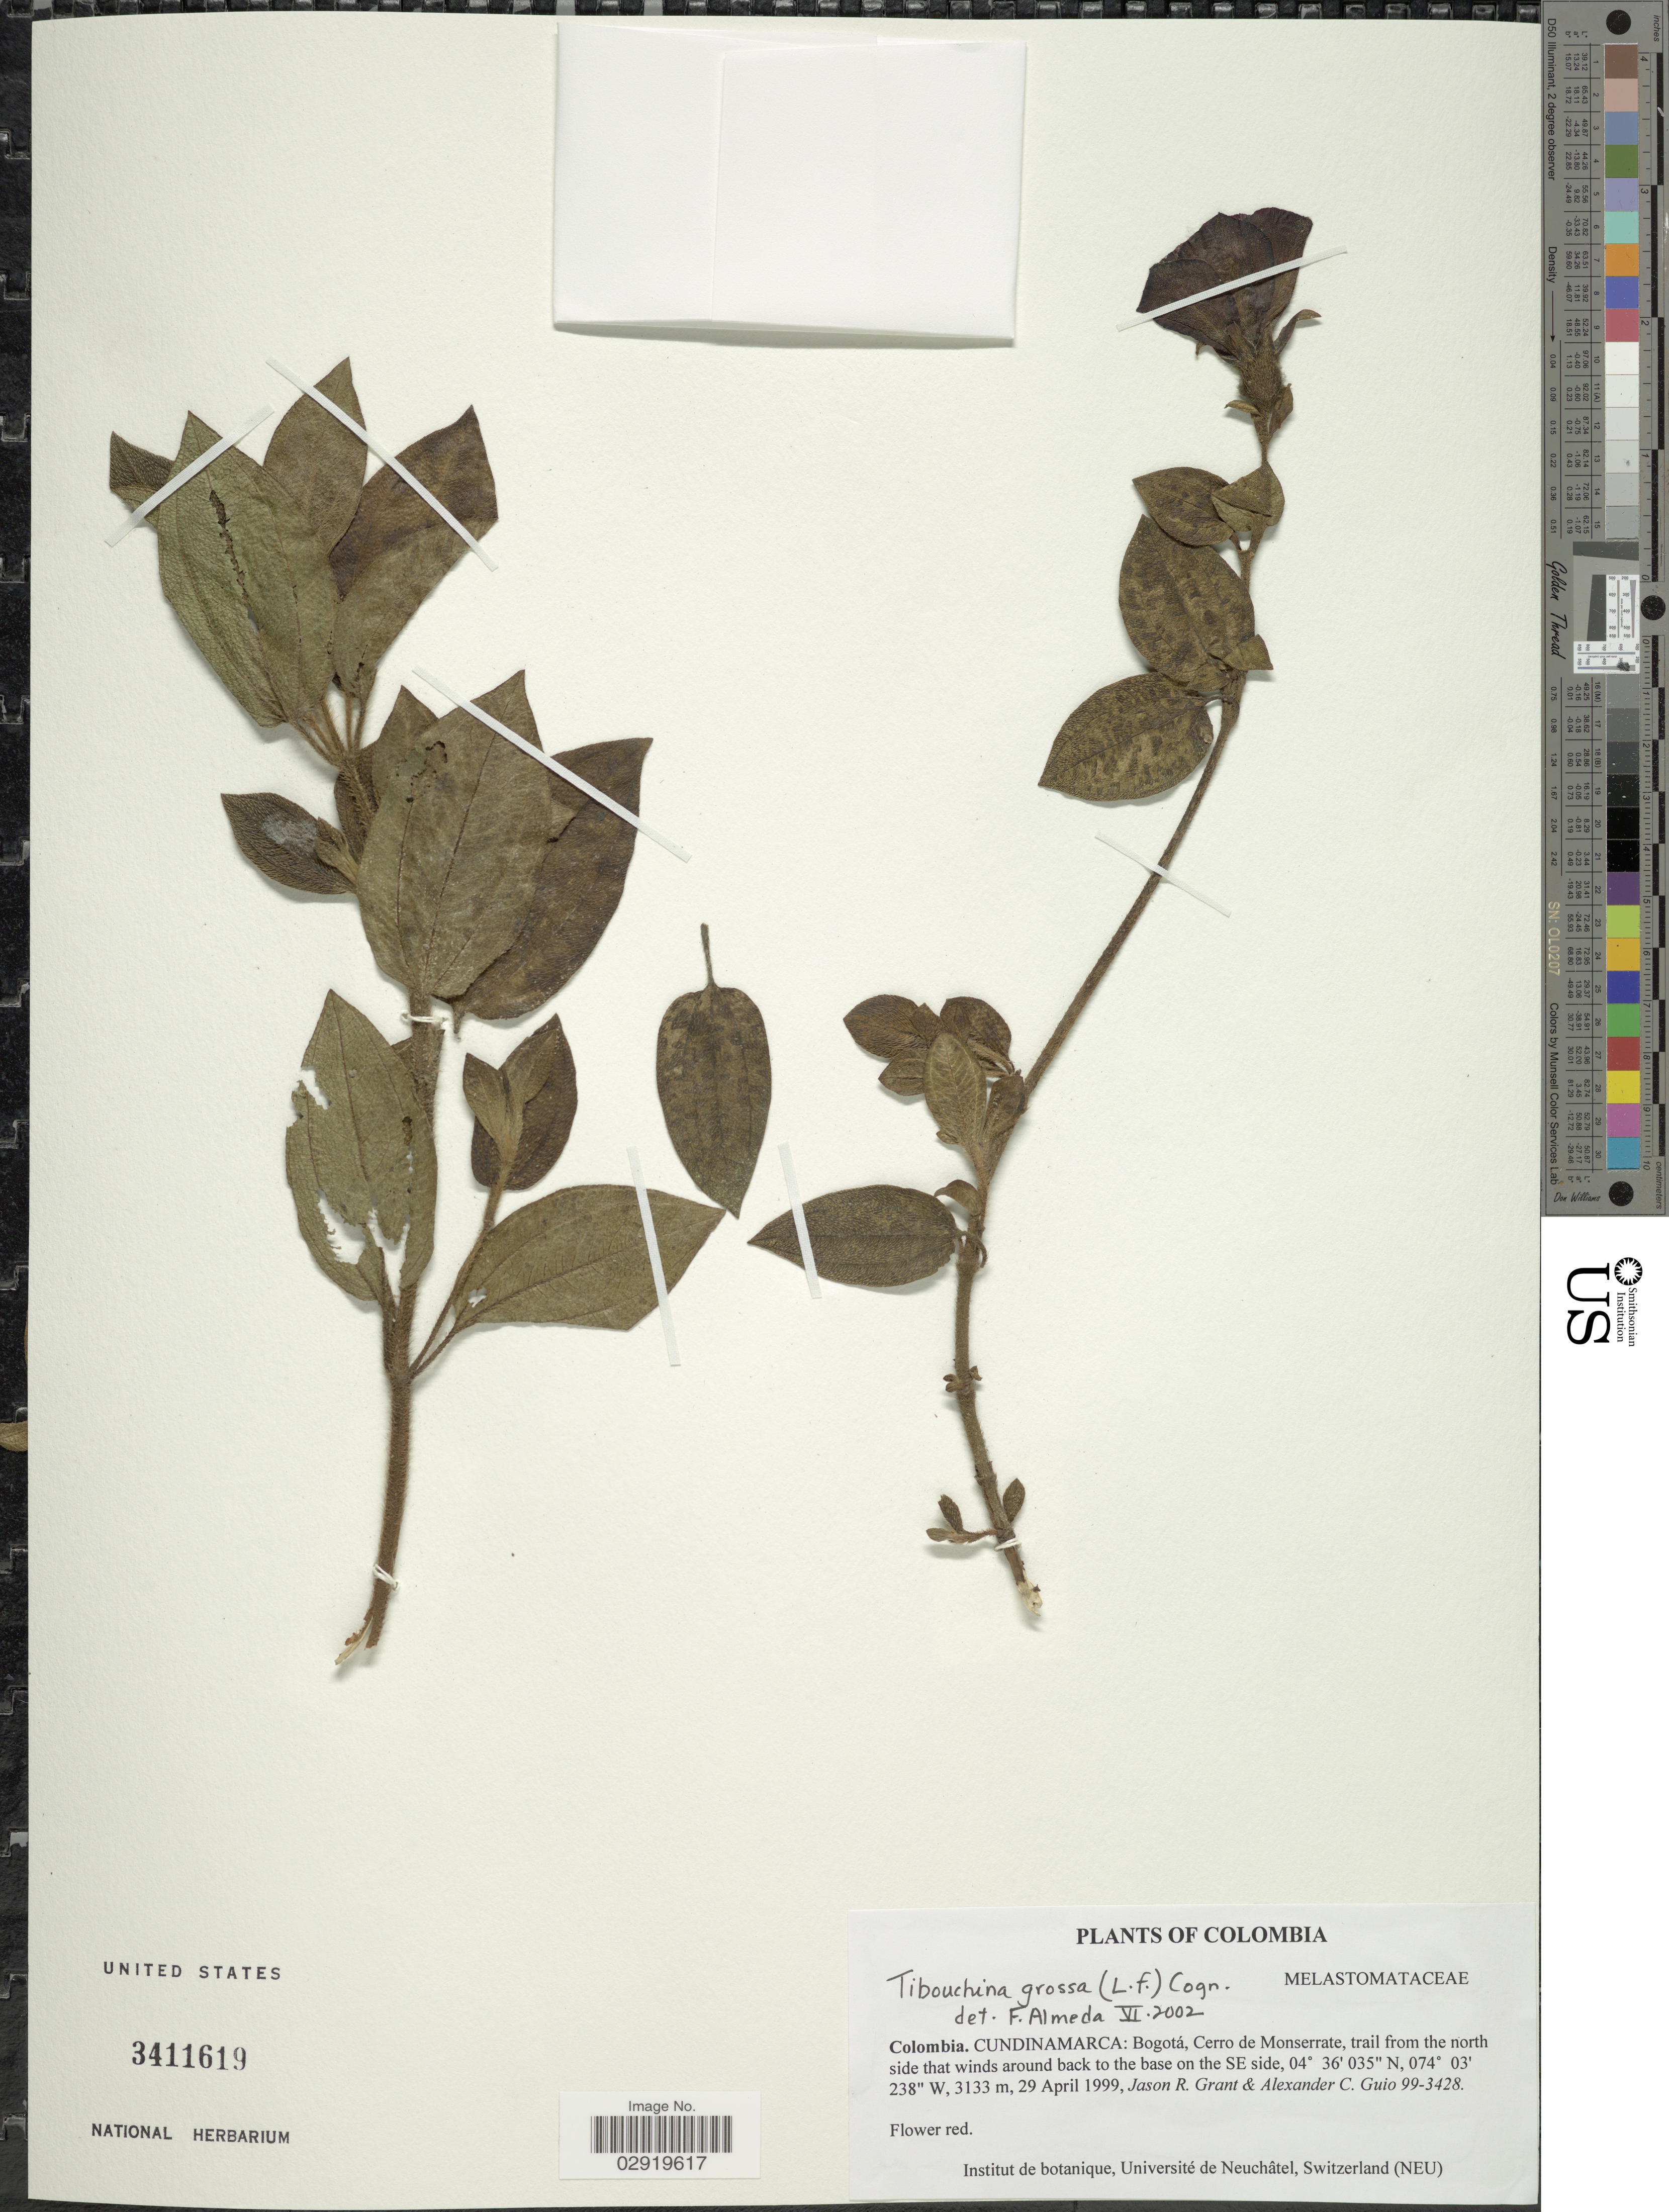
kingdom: Plantae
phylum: Tracheophyta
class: Magnoliopsida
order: Myrtales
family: Melastomataceae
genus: Chaetogastra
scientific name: Chaetogastra grossa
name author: (L. f.) P.J.F. Guim. & Michelang.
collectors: J. Grant & A. Guio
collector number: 99-3428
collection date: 1999-04-29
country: Colombia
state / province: Cundinamarca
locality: Bogotá, Cerro de Monserrate, trail from the north side that winds around back to the base on the SE side.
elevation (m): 3133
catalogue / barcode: US 3411619